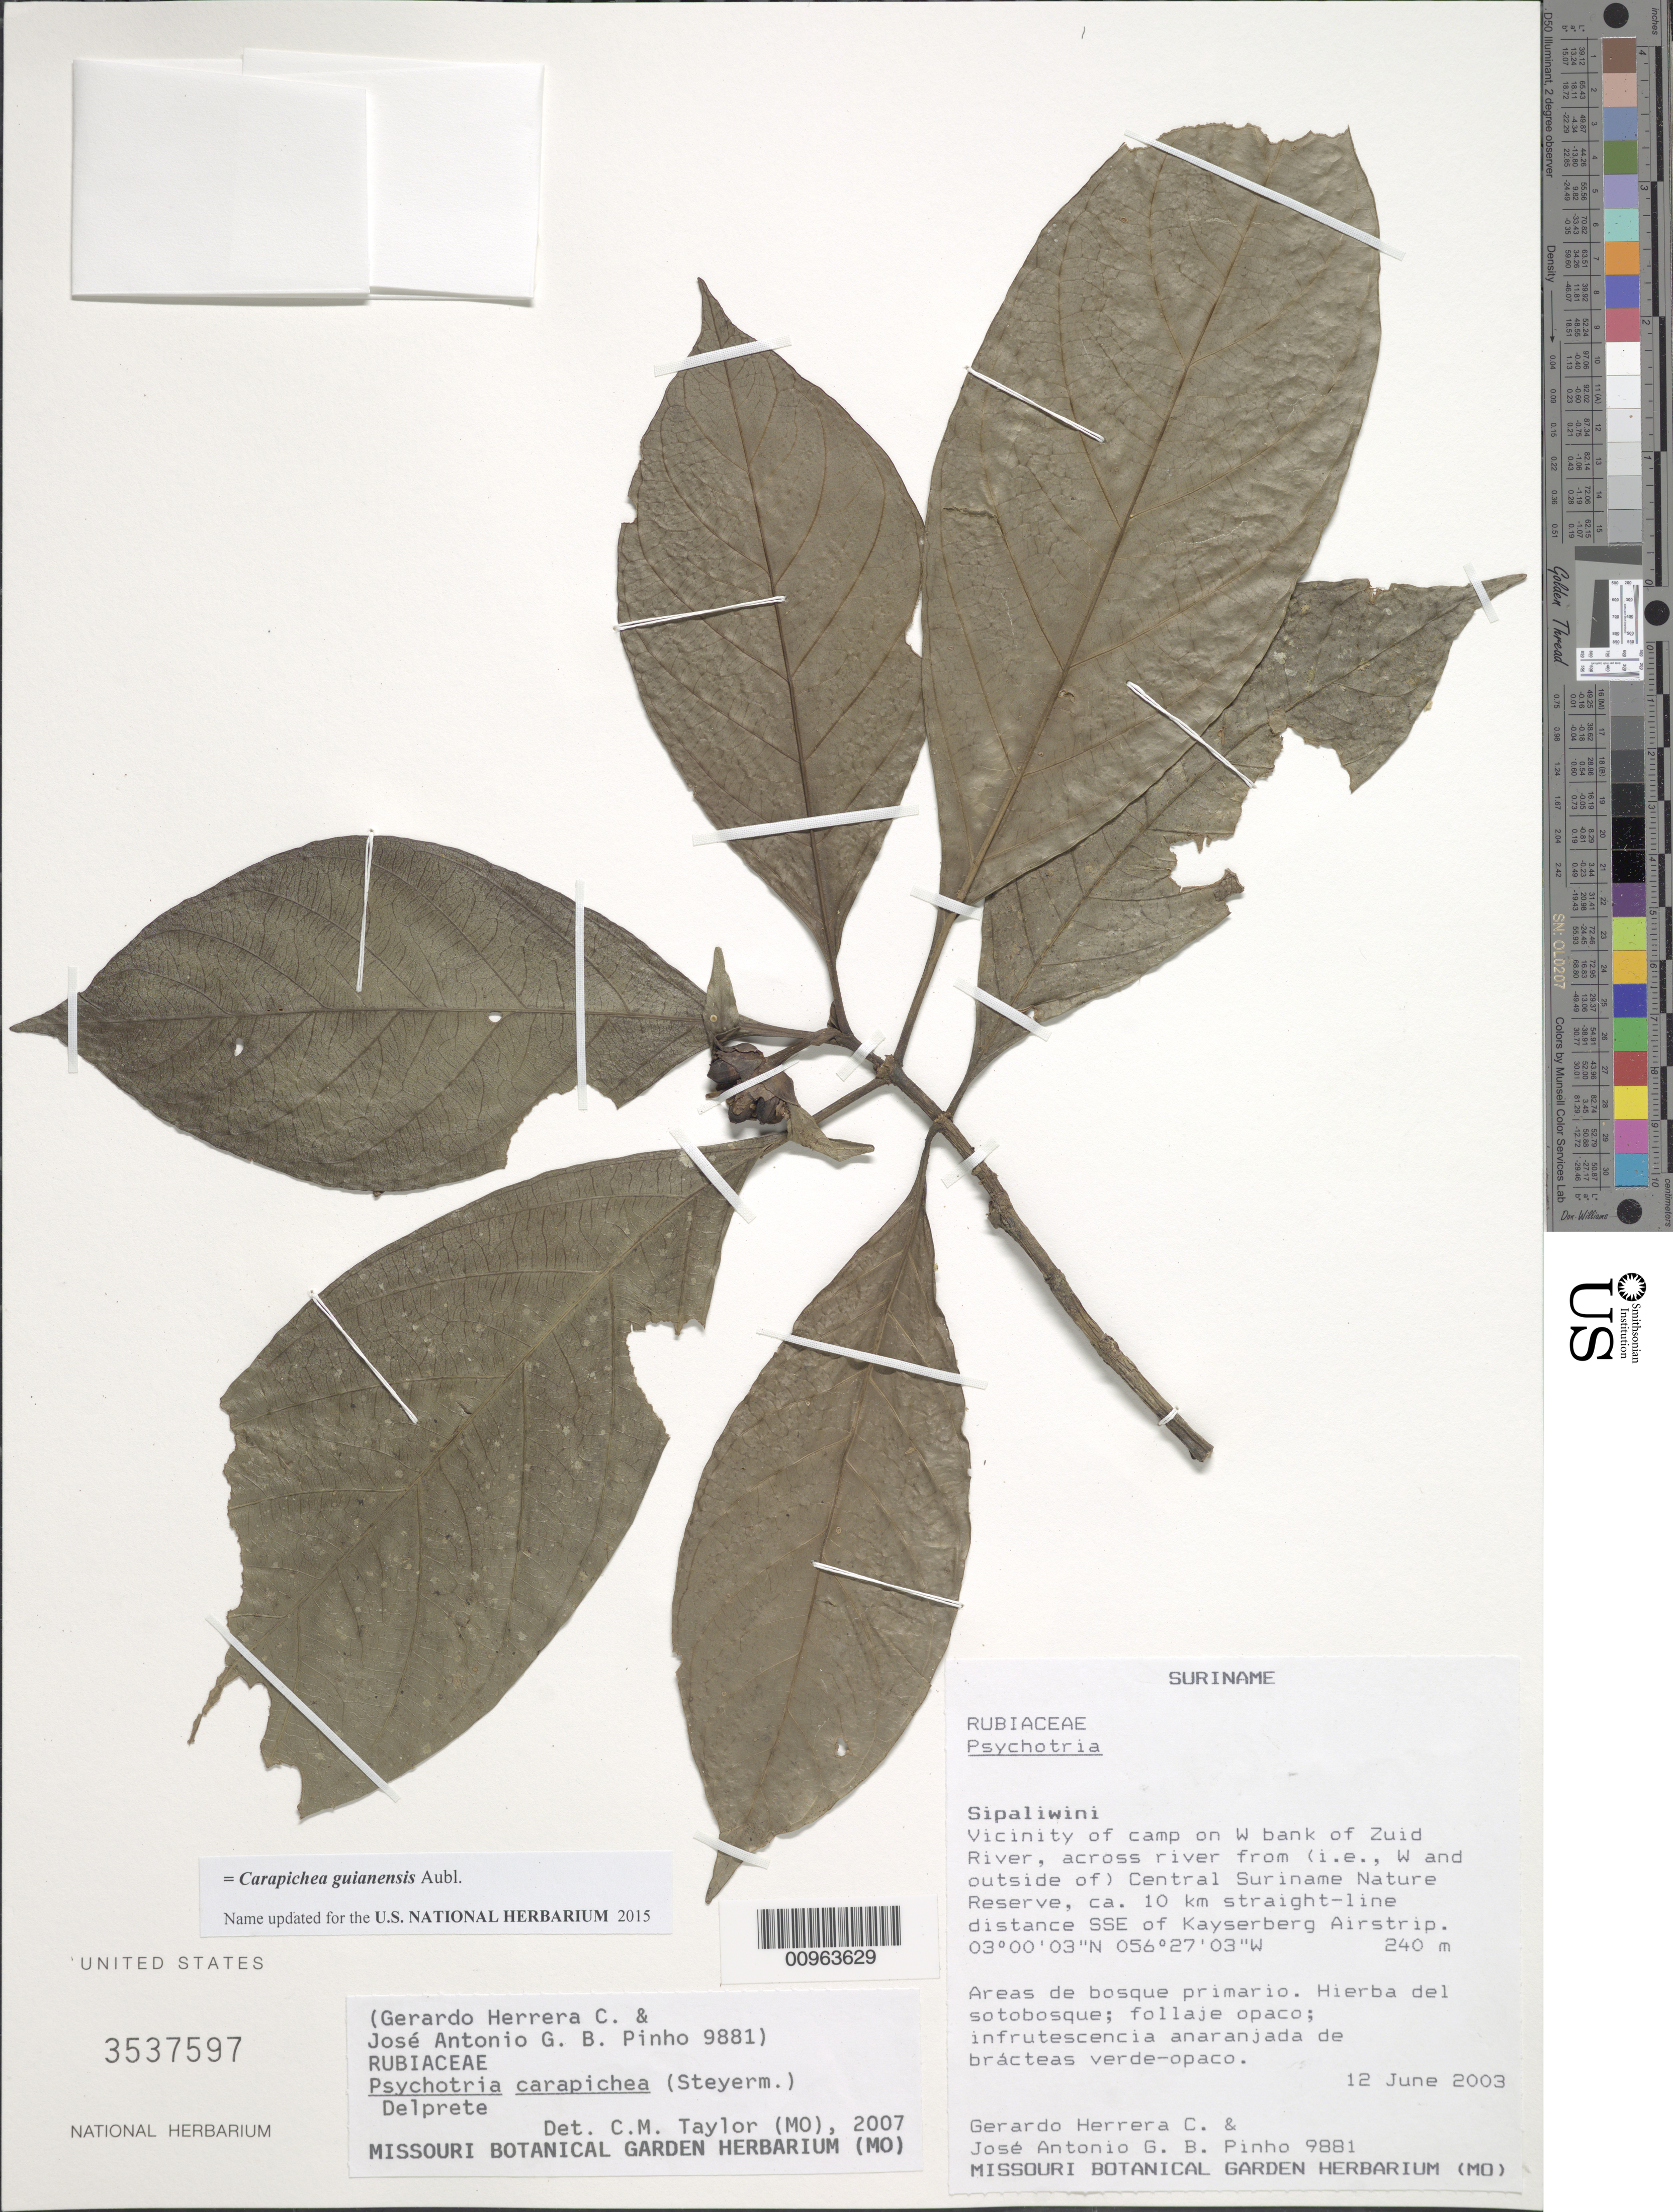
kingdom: Plantae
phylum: Tracheophyta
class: Magnoliopsida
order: Gentianales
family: Rubiaceae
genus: Carapichea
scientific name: Carapichea guianensis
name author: Aubl.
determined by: Taylor, Charlotte M.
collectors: G. Herrera Ch. & J. Pinho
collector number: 9881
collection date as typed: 12-Jun-03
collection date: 2003-06-12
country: Suriname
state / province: Sipaliwini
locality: Zuid River, vic of camp on W bank of, across river from (ie W and outside of) Central Suriname Nature Reserve, ca 10km straight-line distance SSE of Kayserberg Airstrip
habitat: Areas de bosque primerio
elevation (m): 240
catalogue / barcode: US 3537597